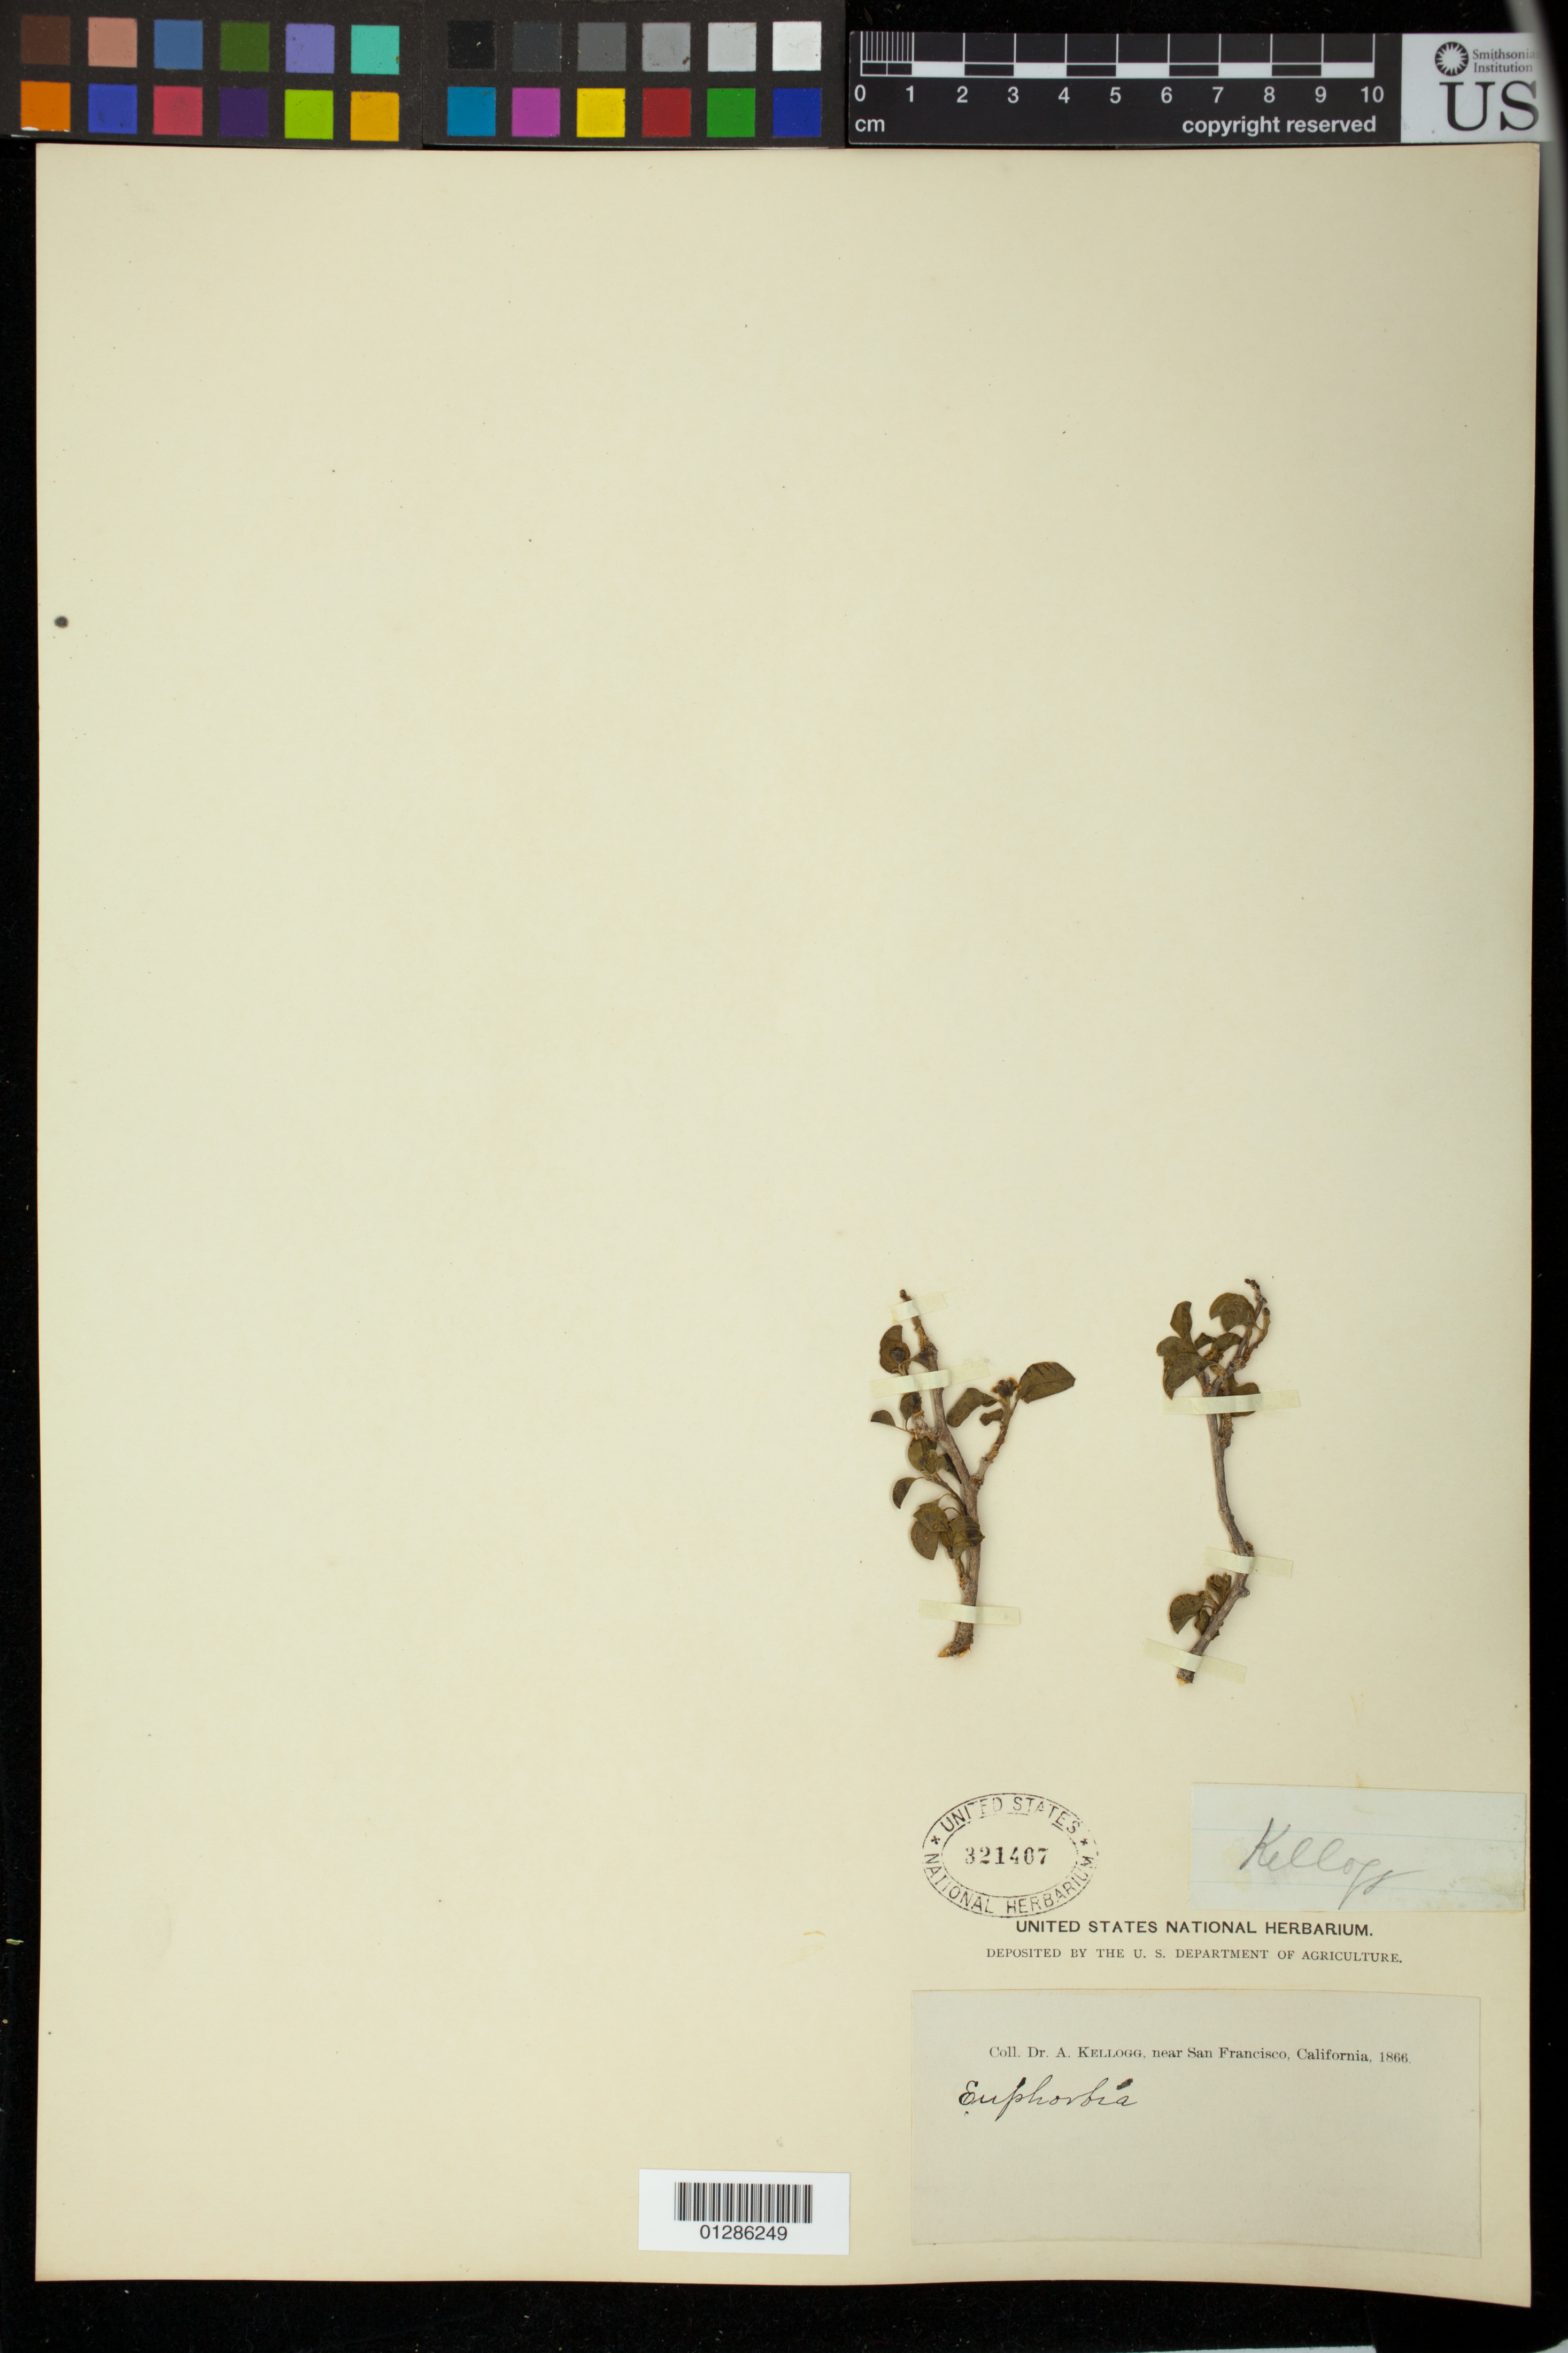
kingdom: Plantae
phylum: Tracheophyta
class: Magnoliopsida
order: Malpighiales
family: Euphorbiaceae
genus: Euphorbia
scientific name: Euphorbia misera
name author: Benth.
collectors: A. Kellogg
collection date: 1886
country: United States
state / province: California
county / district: San Francisco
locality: Near San Francisco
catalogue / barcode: US 321407